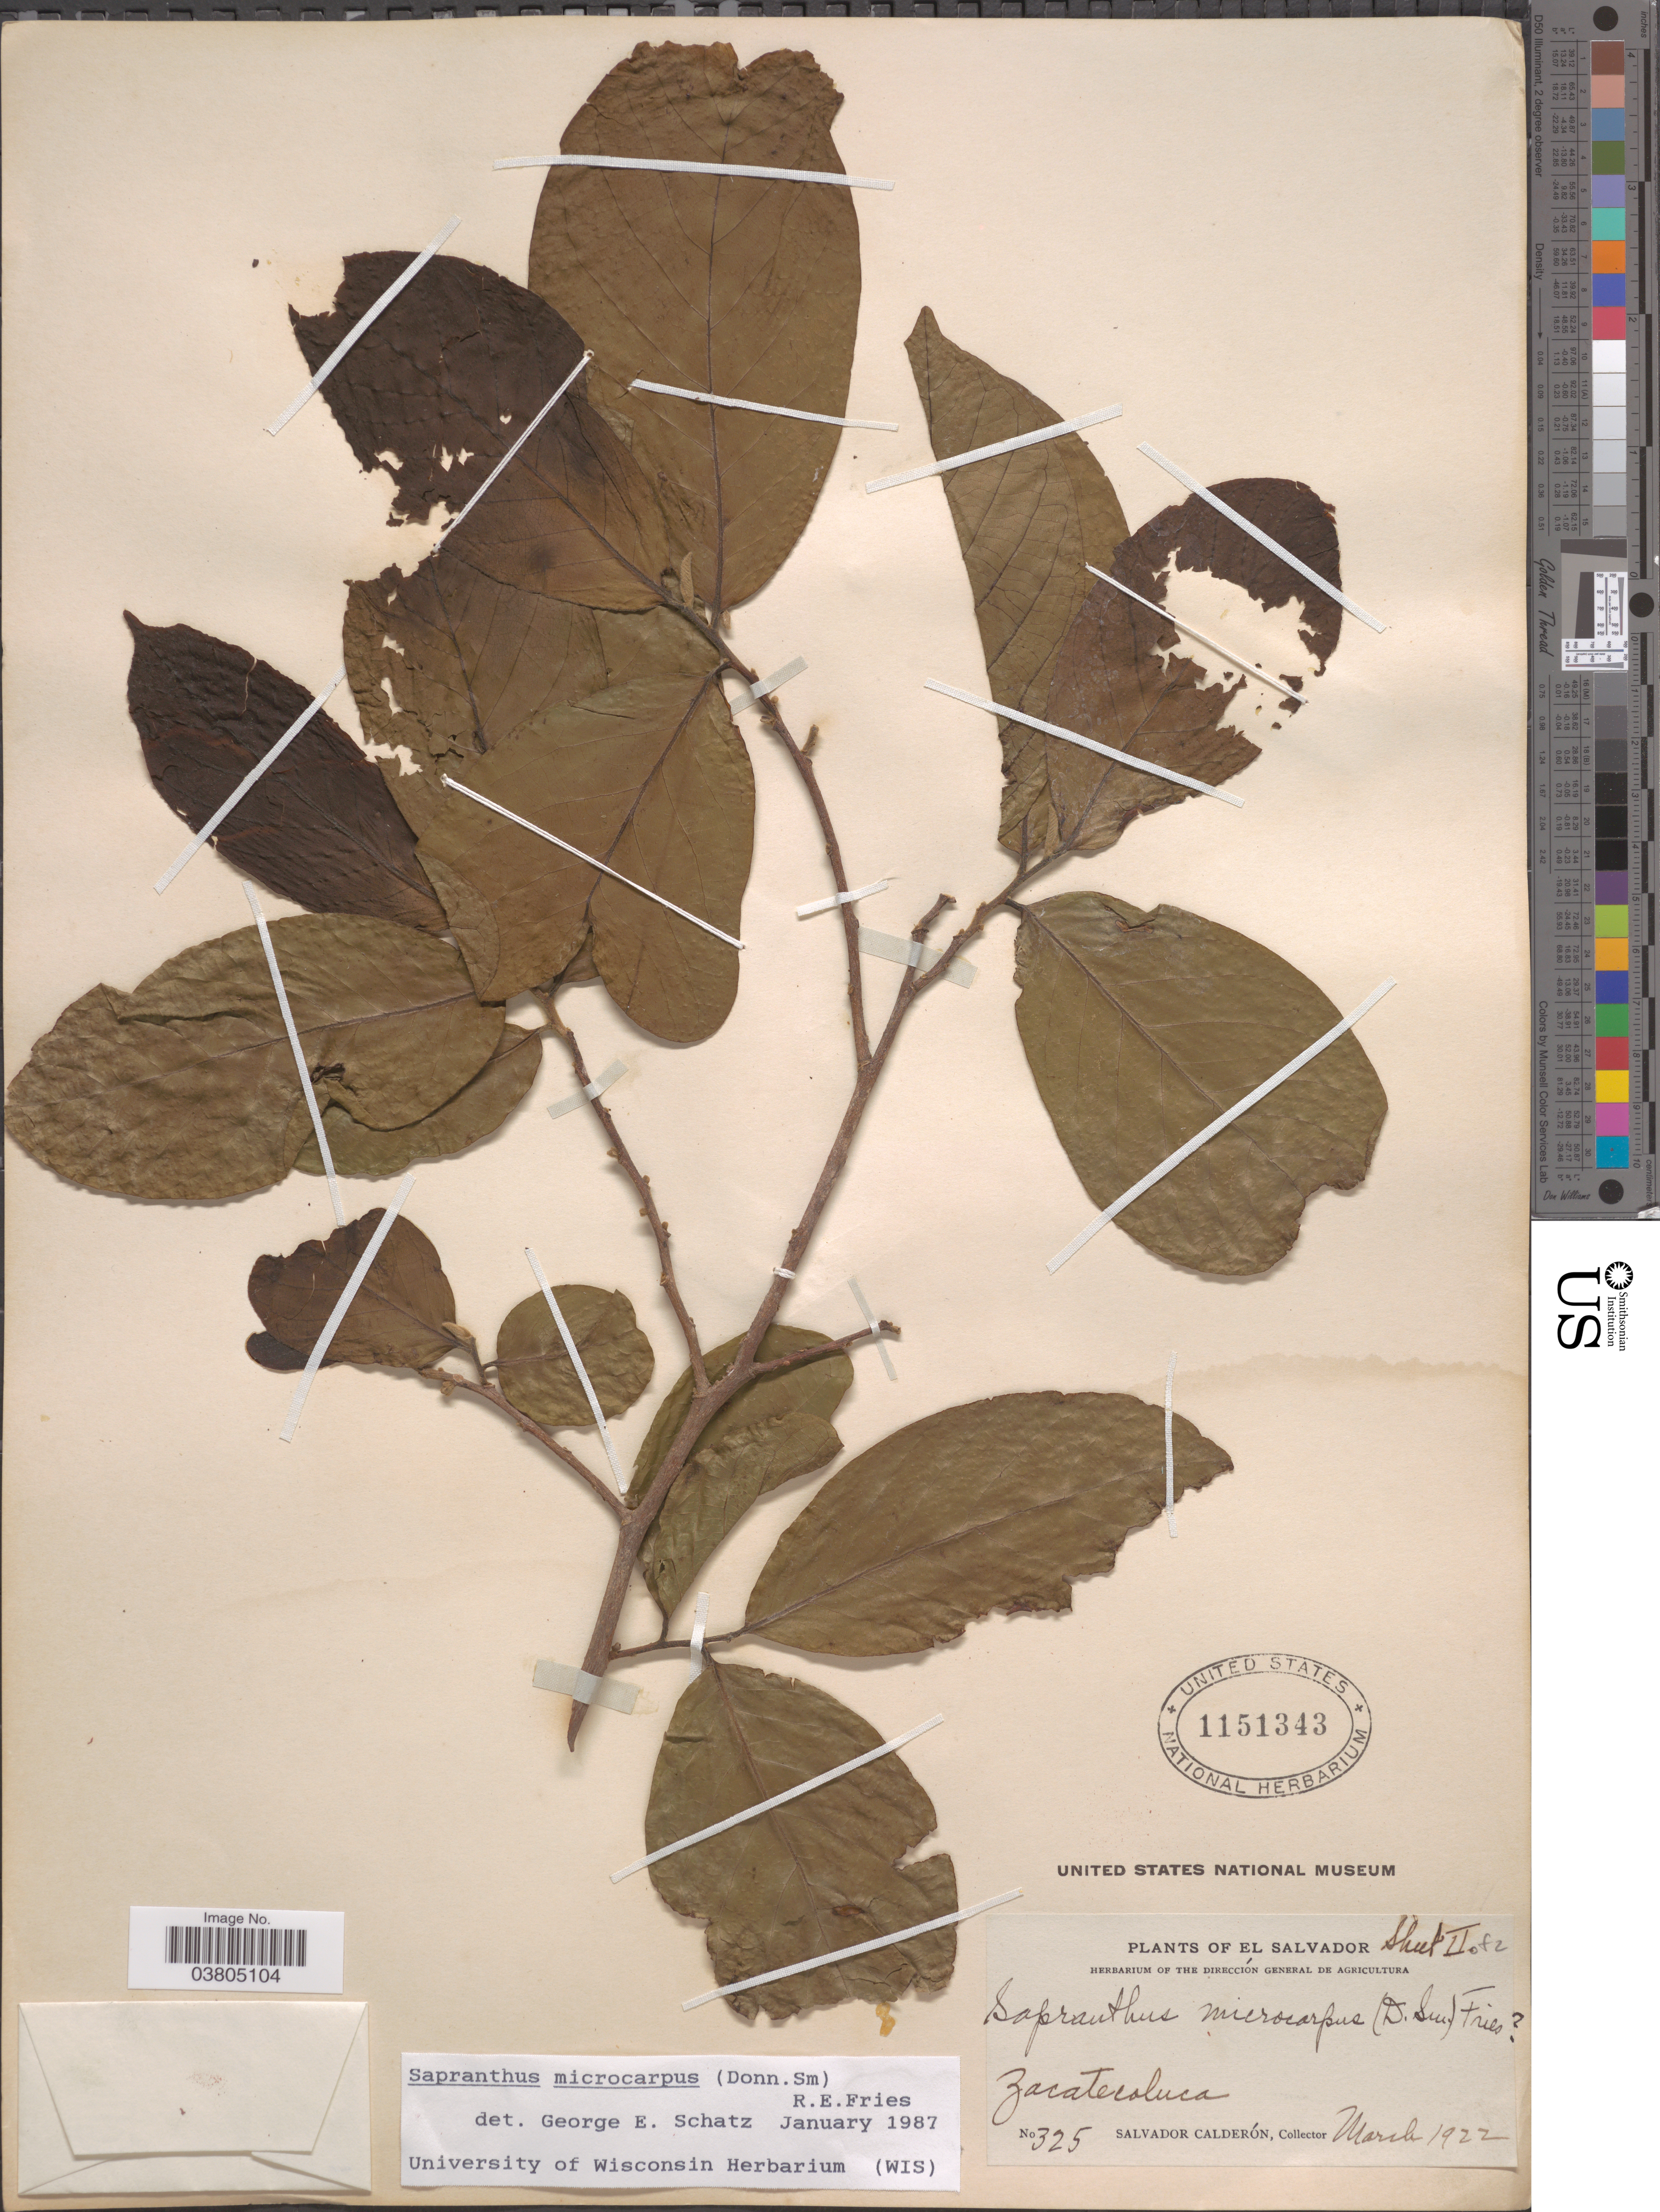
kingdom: Plantae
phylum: Tracheophyta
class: Magnoliopsida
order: Magnoliales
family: Annonaceae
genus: Sapranthus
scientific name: Sapranthus microcarpus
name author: (Donn. Sm.) R.E. Fr.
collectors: S. Calderón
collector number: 325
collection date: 1922-03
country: El Salvador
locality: Zacatecoluca.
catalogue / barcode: US 1151343